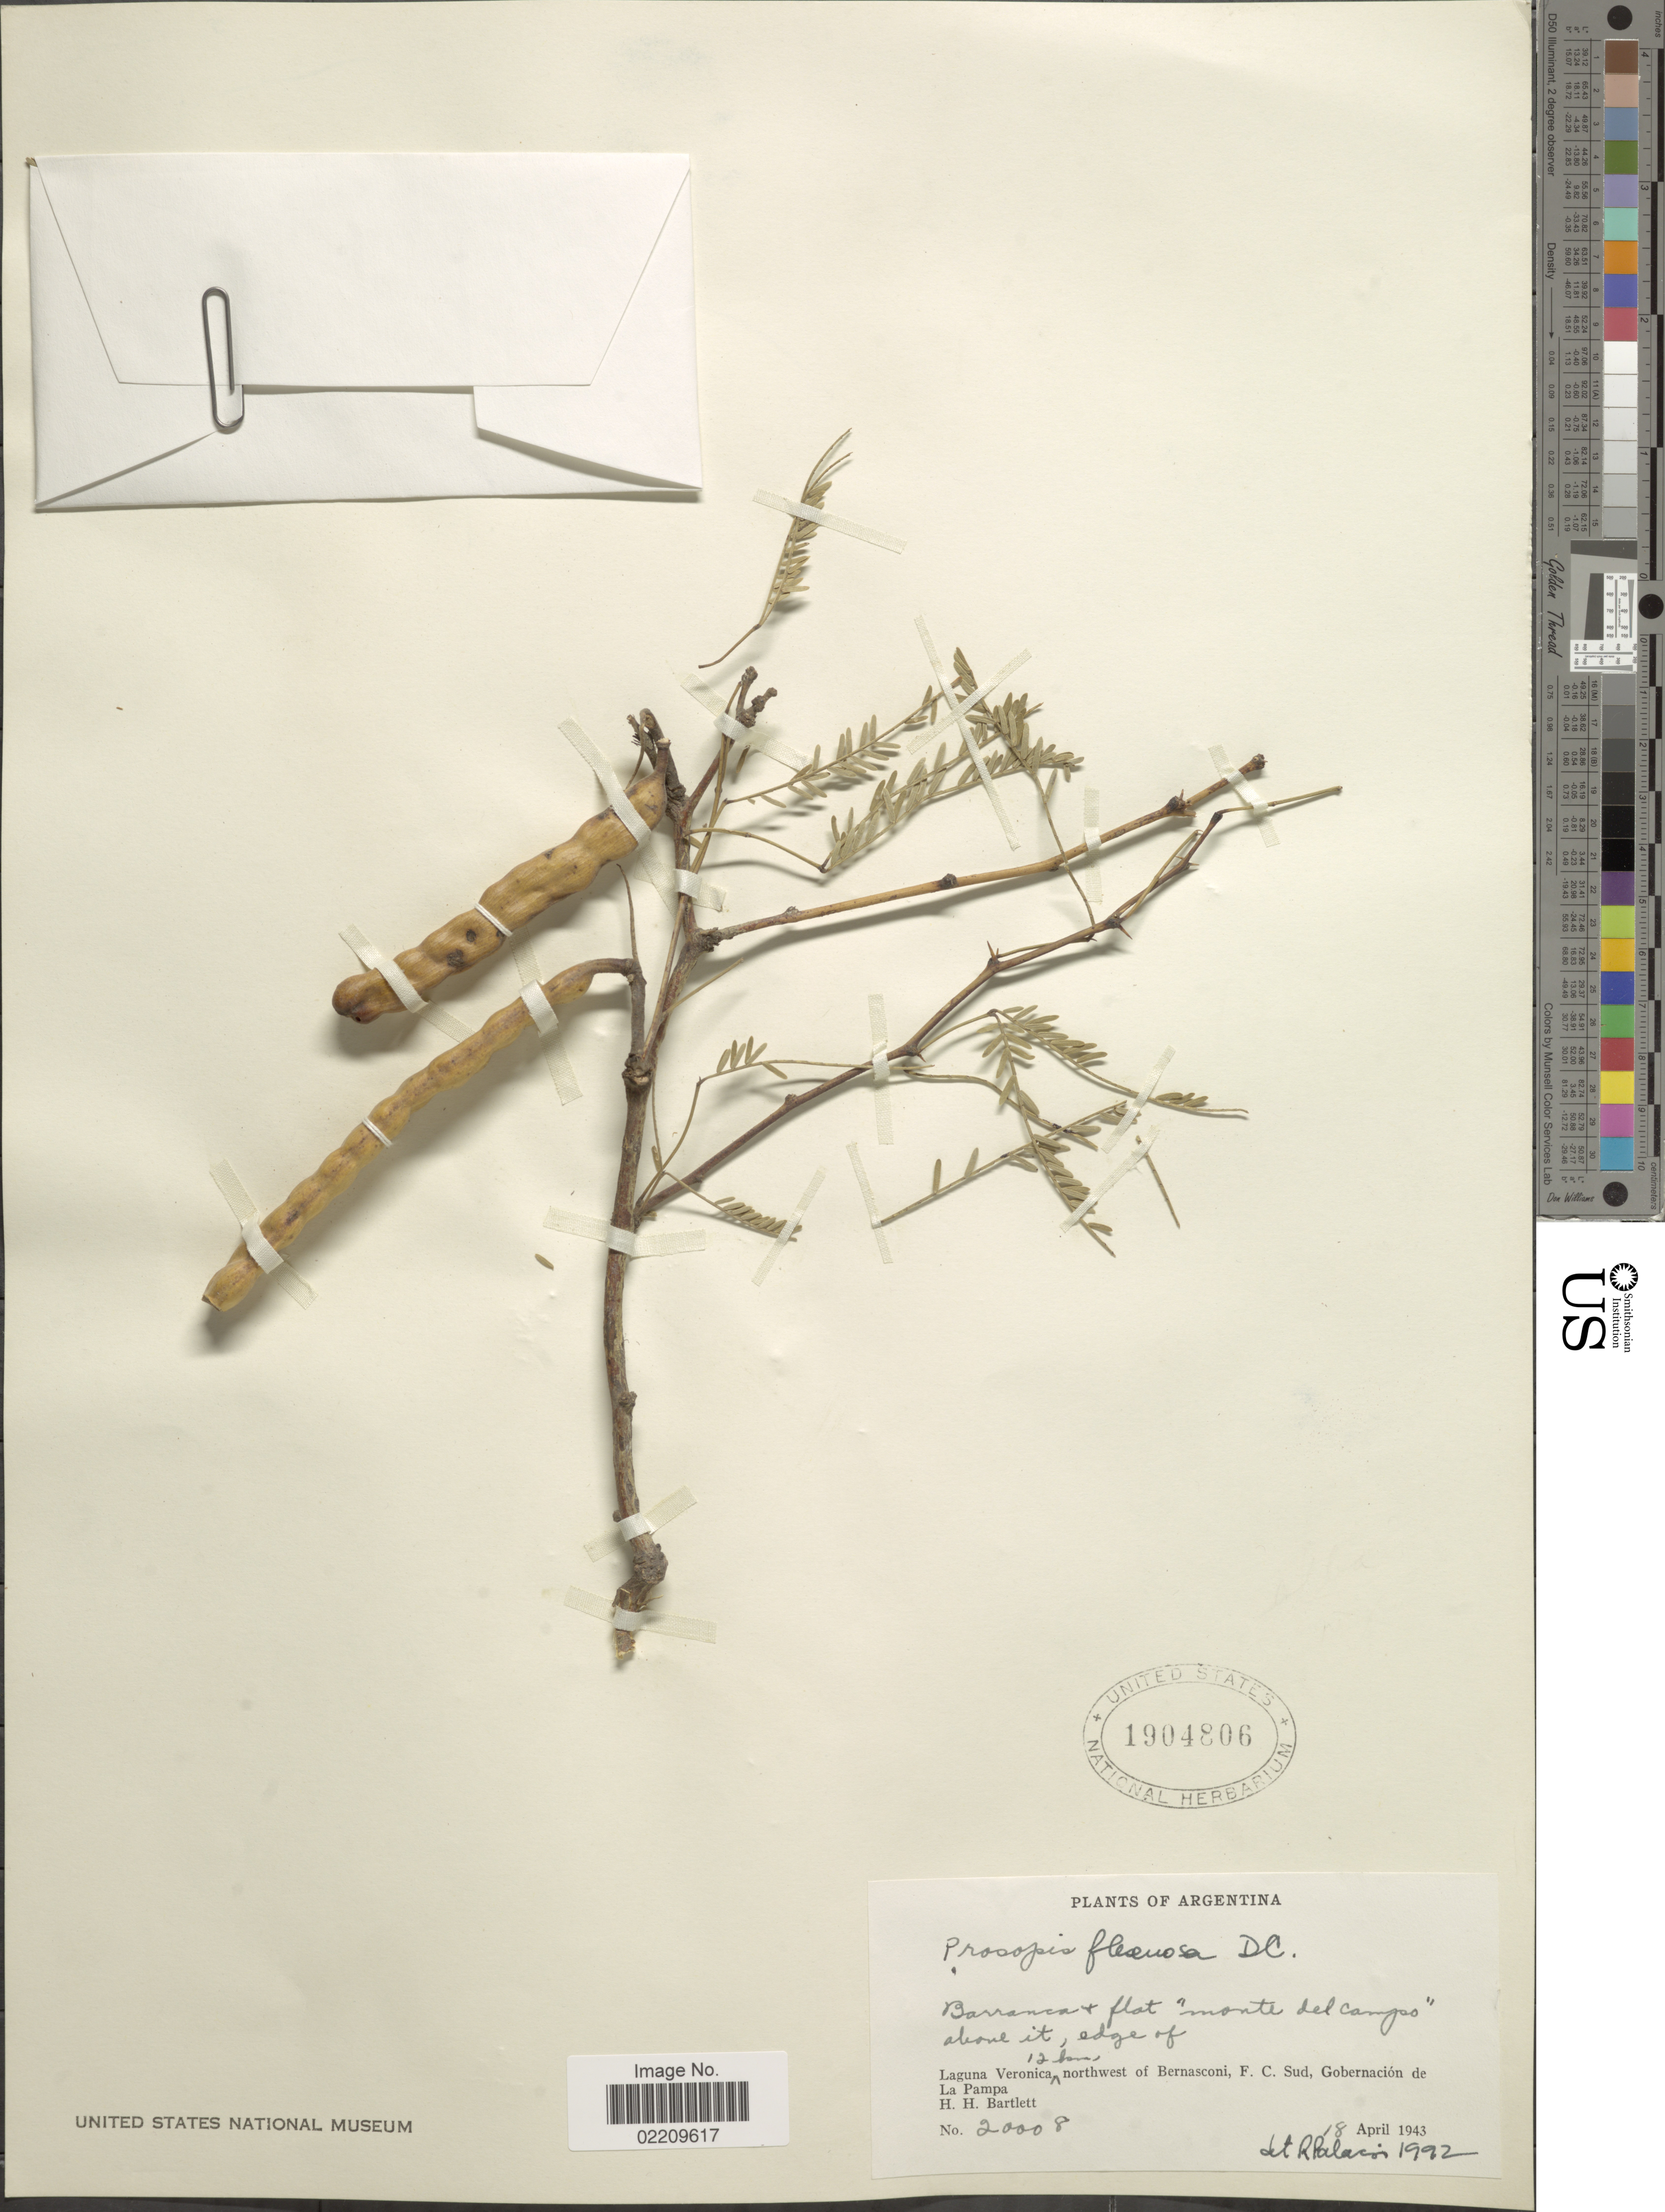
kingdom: Plantae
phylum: Tracheophyta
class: Magnoliopsida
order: Fabales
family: Fabaceae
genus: Neltuma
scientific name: Neltuma flexuosa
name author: (DC.) C. E. Hughes & G.P. Lewis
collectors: H. H. Bartlett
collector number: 20008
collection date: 1943-04-18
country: Argentina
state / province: La Pampa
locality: Barranca flat "monte del campo". above it, edge of LAguna Veronica, 12 km northwest of Bernasconi, F. C. Sud, Gobernacion de La Pampa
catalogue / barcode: US 1904806